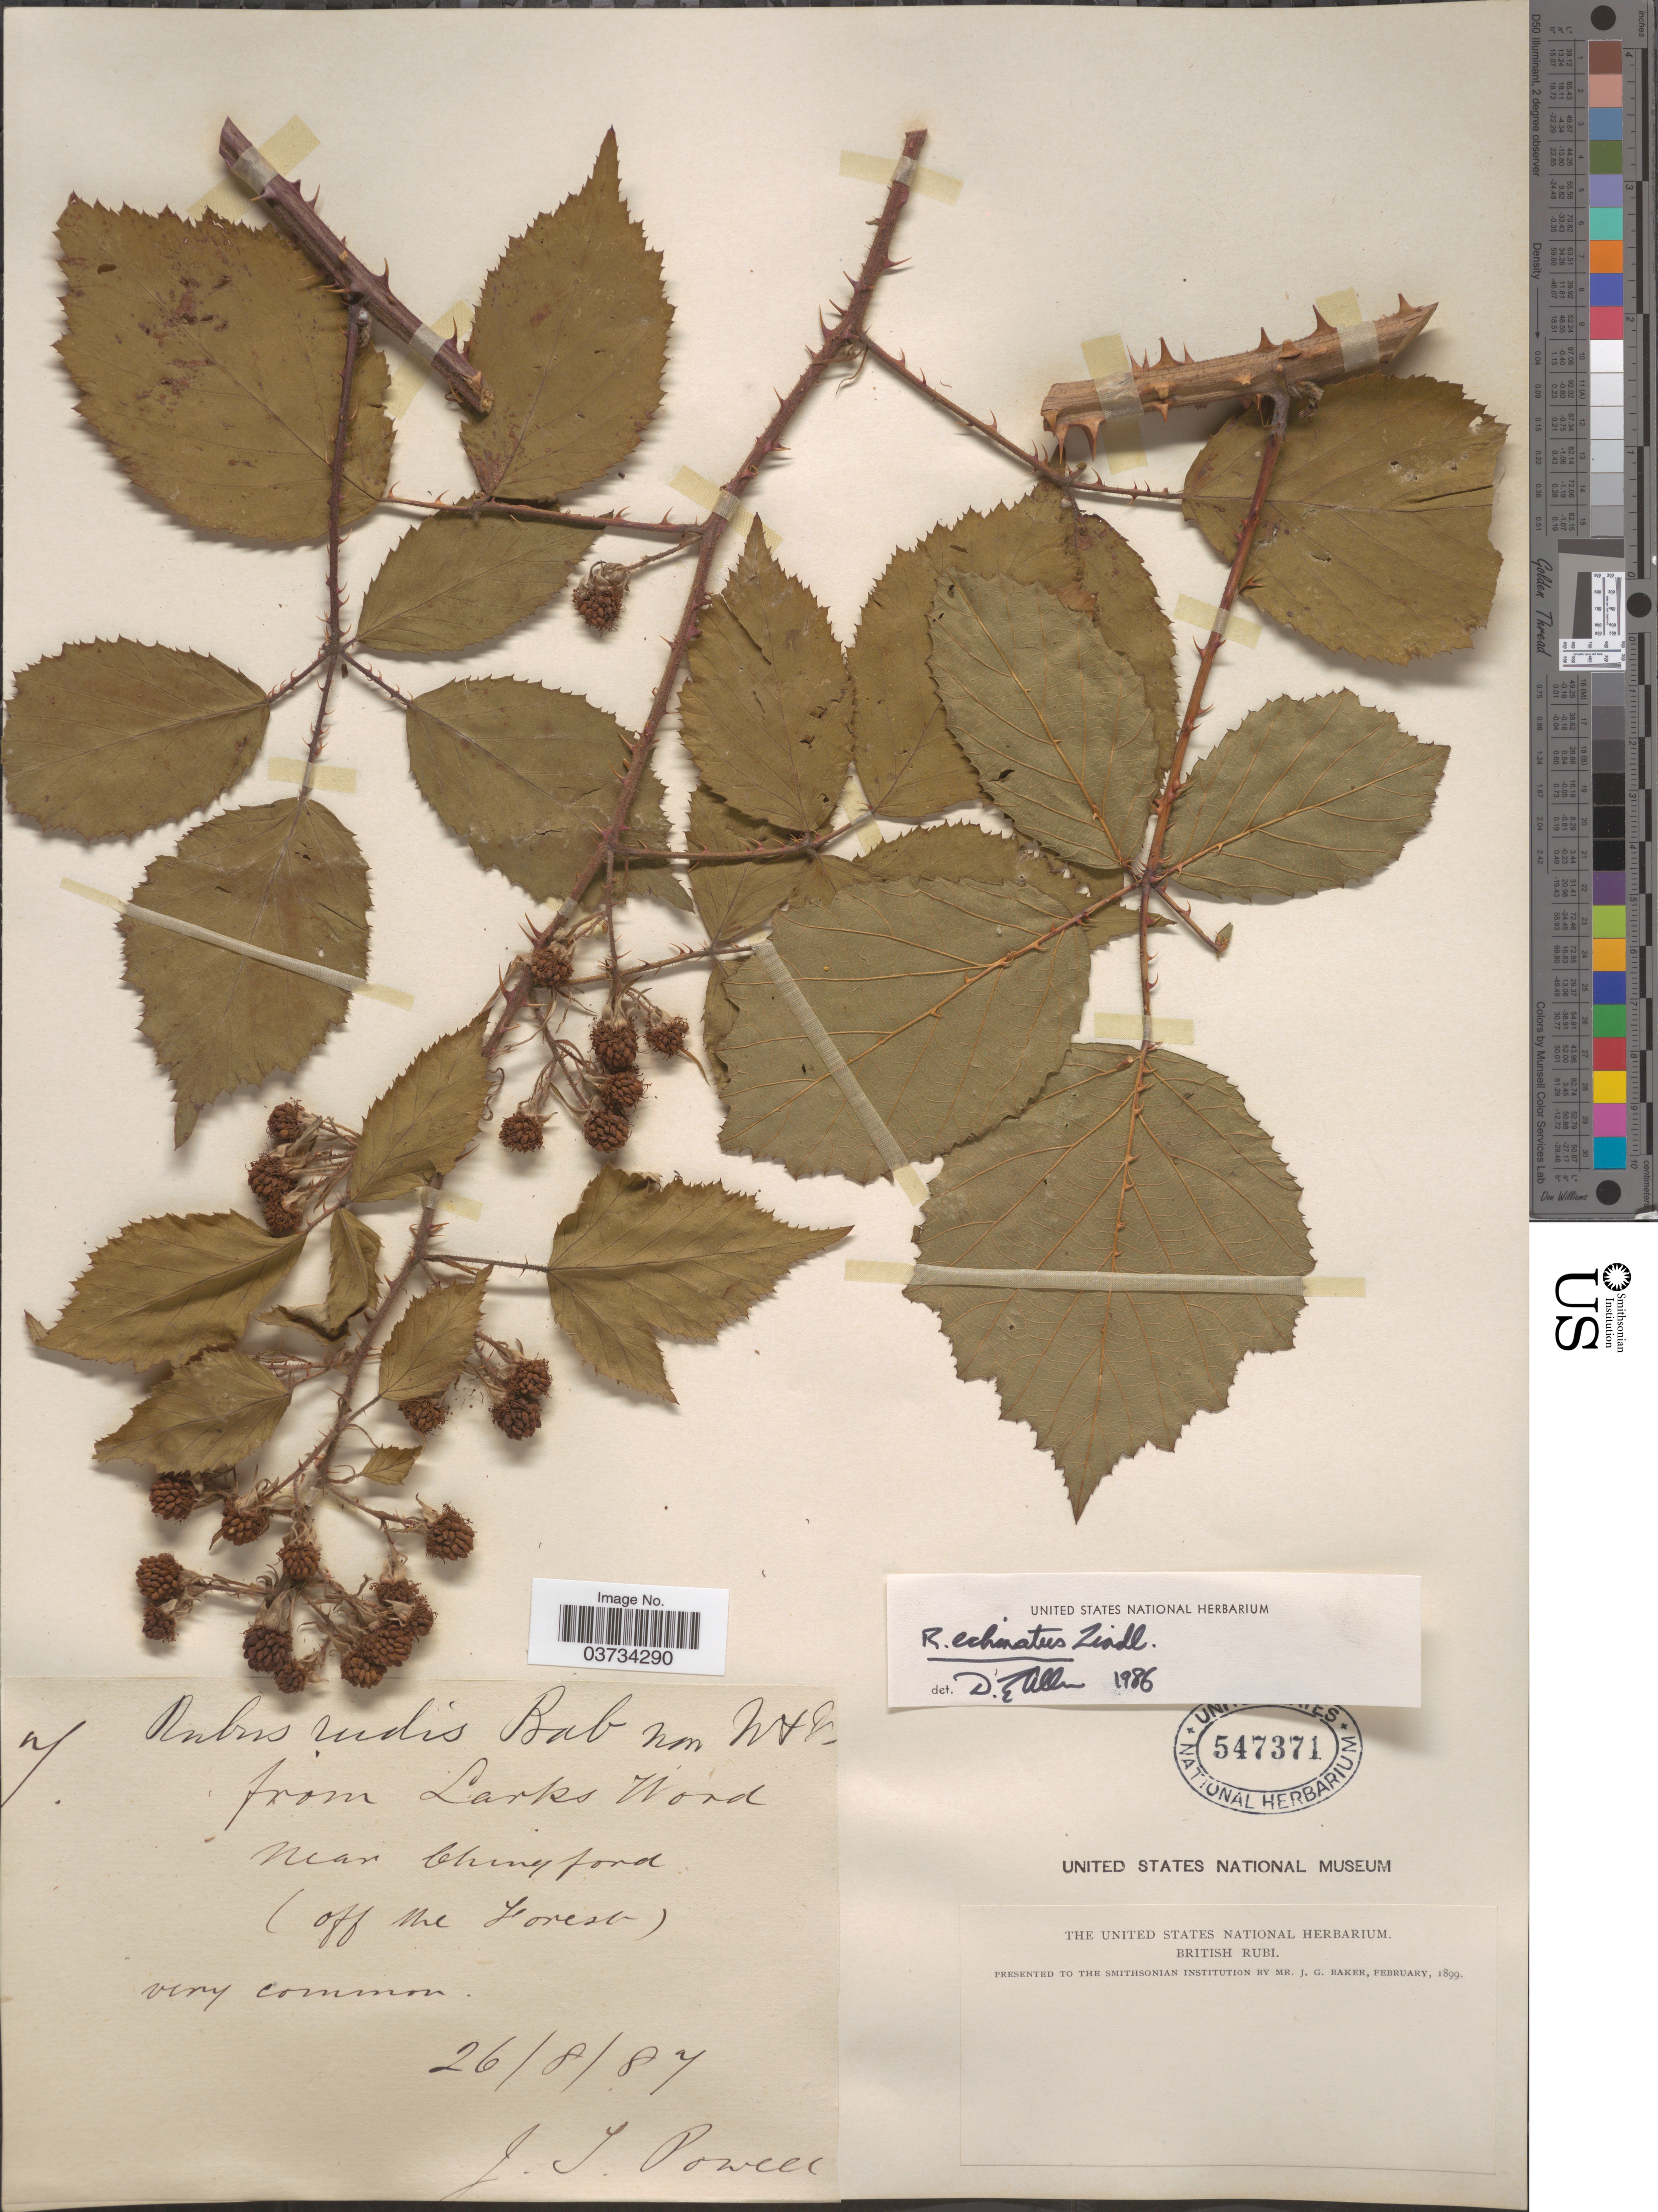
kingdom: Plantae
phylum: Tracheophyta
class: Magnoliopsida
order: Rosales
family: Rosaceae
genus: Rubus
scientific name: Rubus echinatus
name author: Lindl.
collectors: J. Powell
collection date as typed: Transcribed d/m/y: 26/8/87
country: United Kingdom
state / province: England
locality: From Larks Wood near Chingford (off the forest).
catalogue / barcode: US 547371